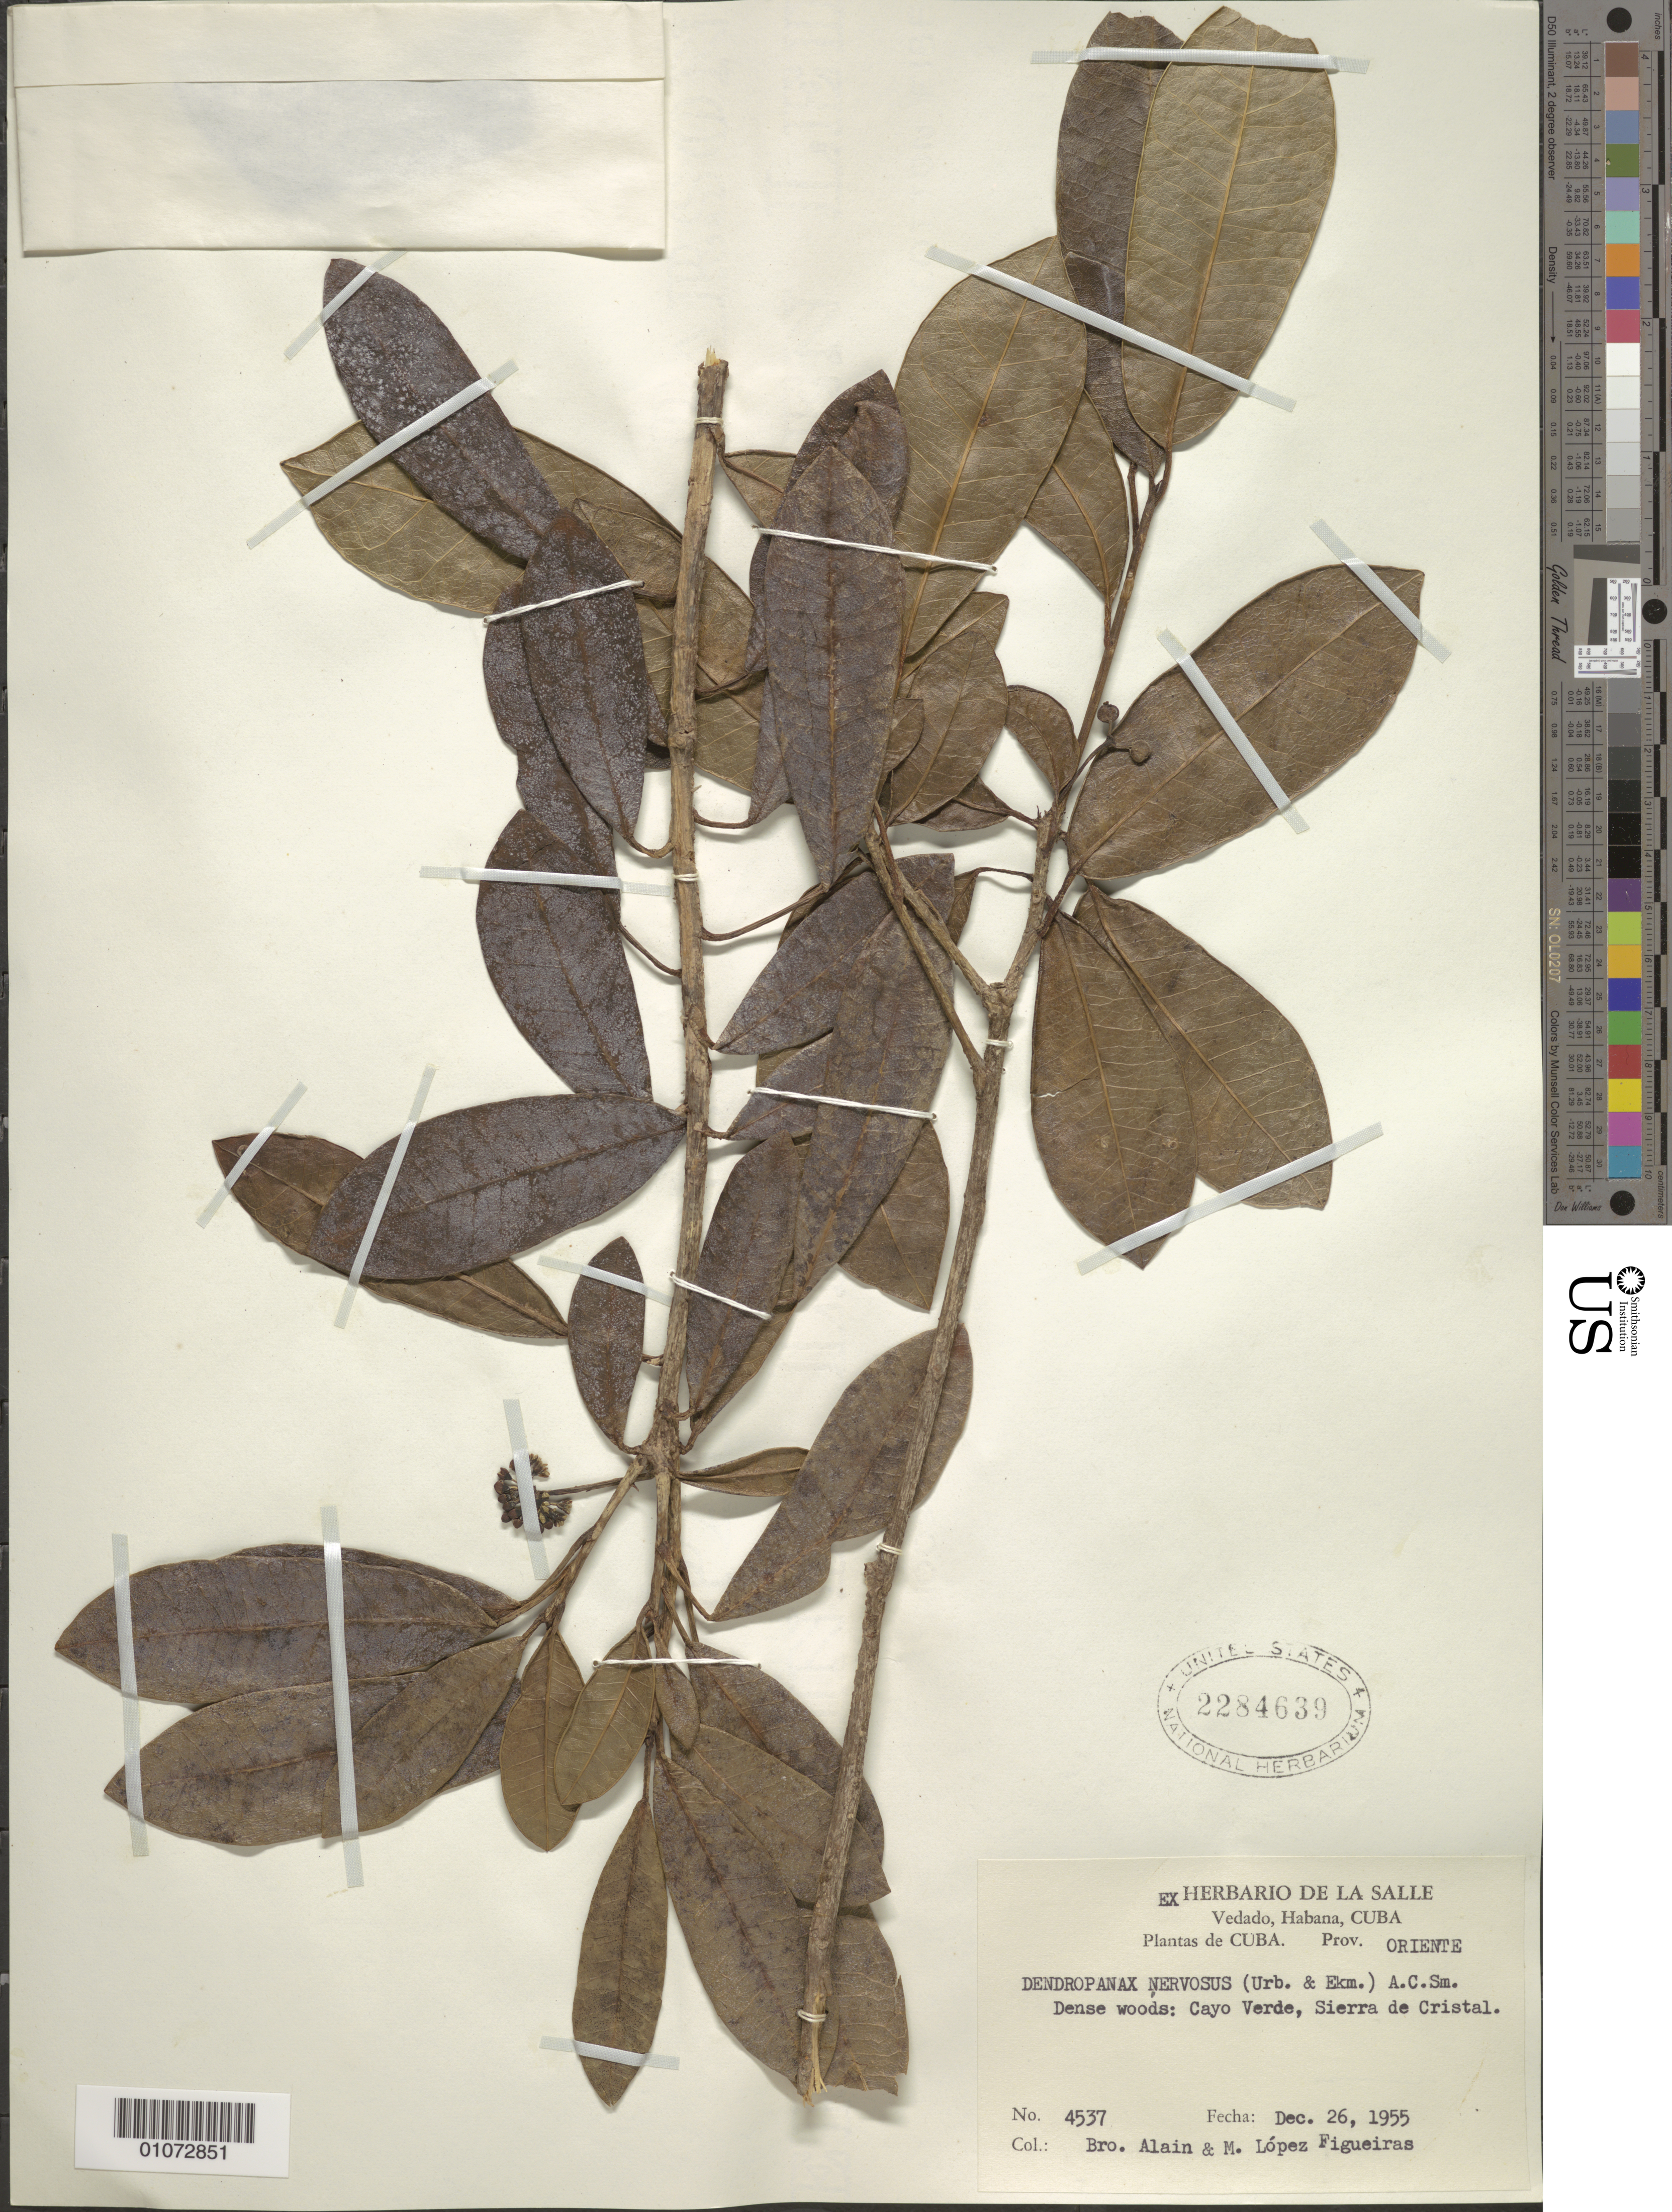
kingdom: Plantae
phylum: Tracheophyta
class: Magnoliopsida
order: Apiales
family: Araliaceae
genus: Dendropanax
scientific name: Dendropanax nervosus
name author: (Urb. & Ekman) A.C. Sm.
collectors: A. H. Liogier & M. López Figueiras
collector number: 4537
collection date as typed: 26 Dec 1955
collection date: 1955-12-26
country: Cuba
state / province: Oriente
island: Cuba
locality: Dense woods: Cayo Verde, Sierra de Cristal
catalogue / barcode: US 2284639